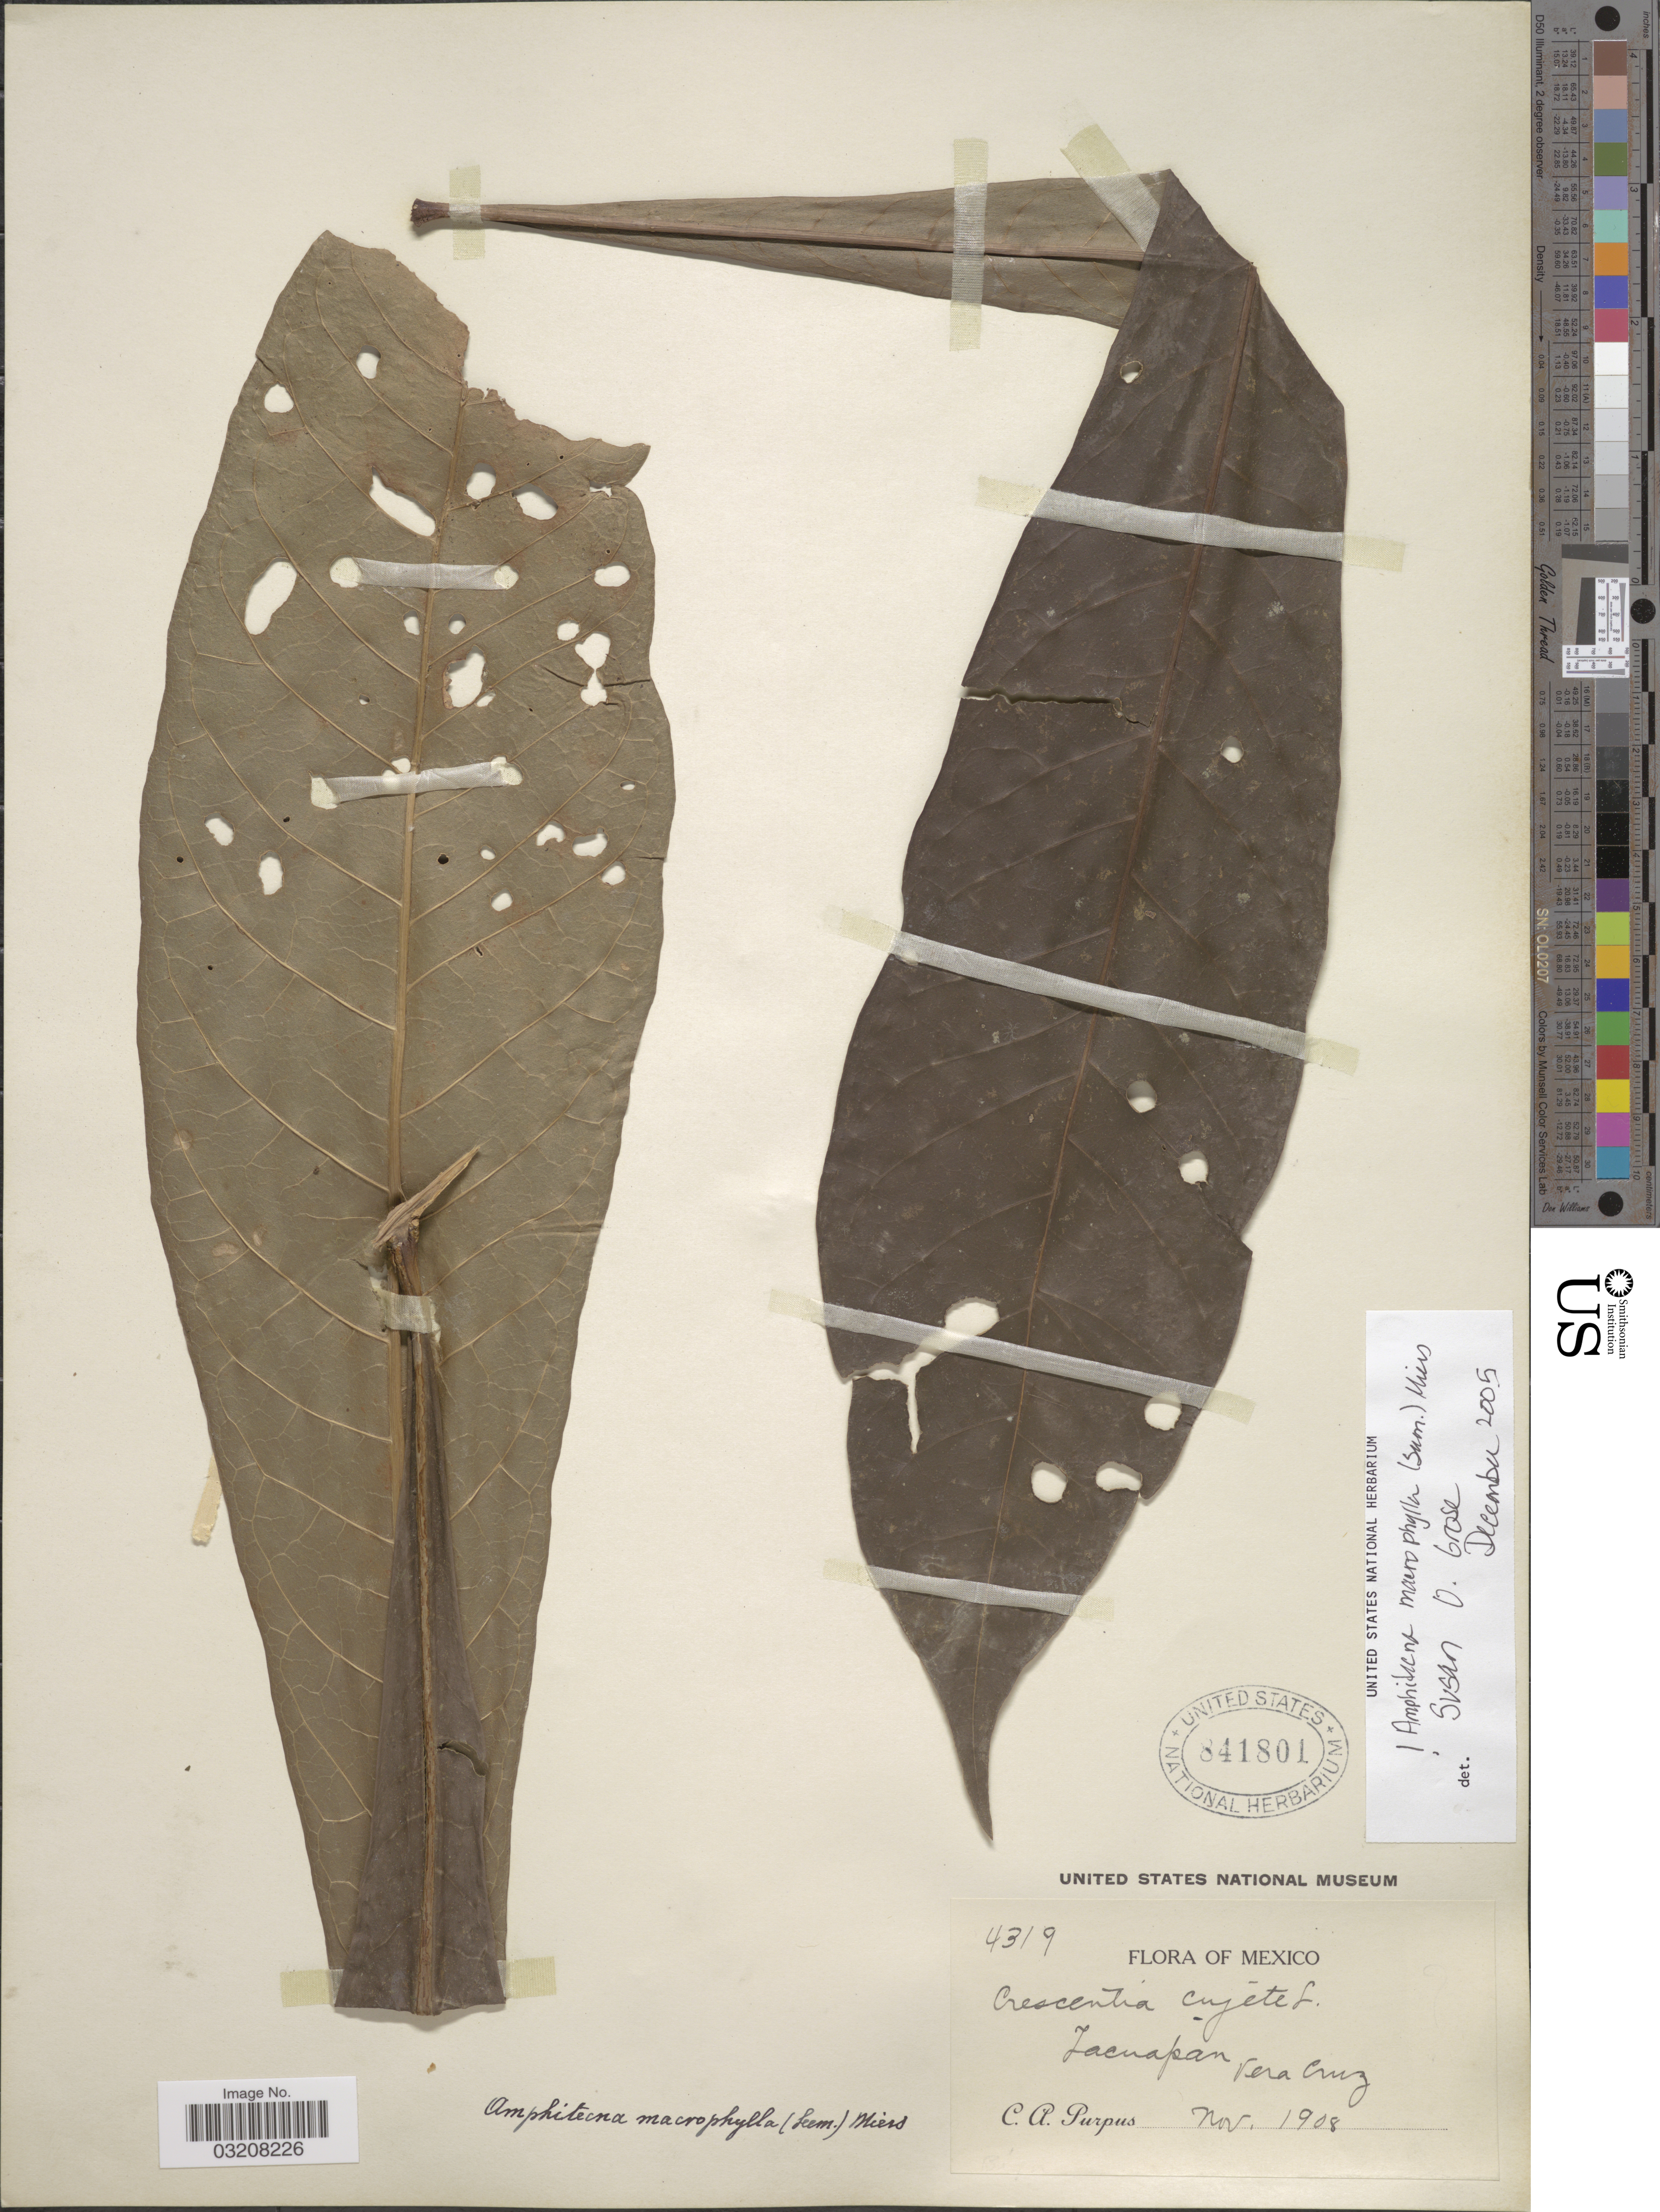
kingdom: Plantae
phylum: Tracheophyta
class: Magnoliopsida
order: Lamiales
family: Bignoniaceae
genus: Amphitecna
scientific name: Amphitecna macrophylla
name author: (Seem.) Miers ex Baill.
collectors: C. A. Purpus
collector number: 4319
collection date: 1908-11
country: Mexico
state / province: Veracruz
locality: Zacuapan, Vera Cruz.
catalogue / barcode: US 841801